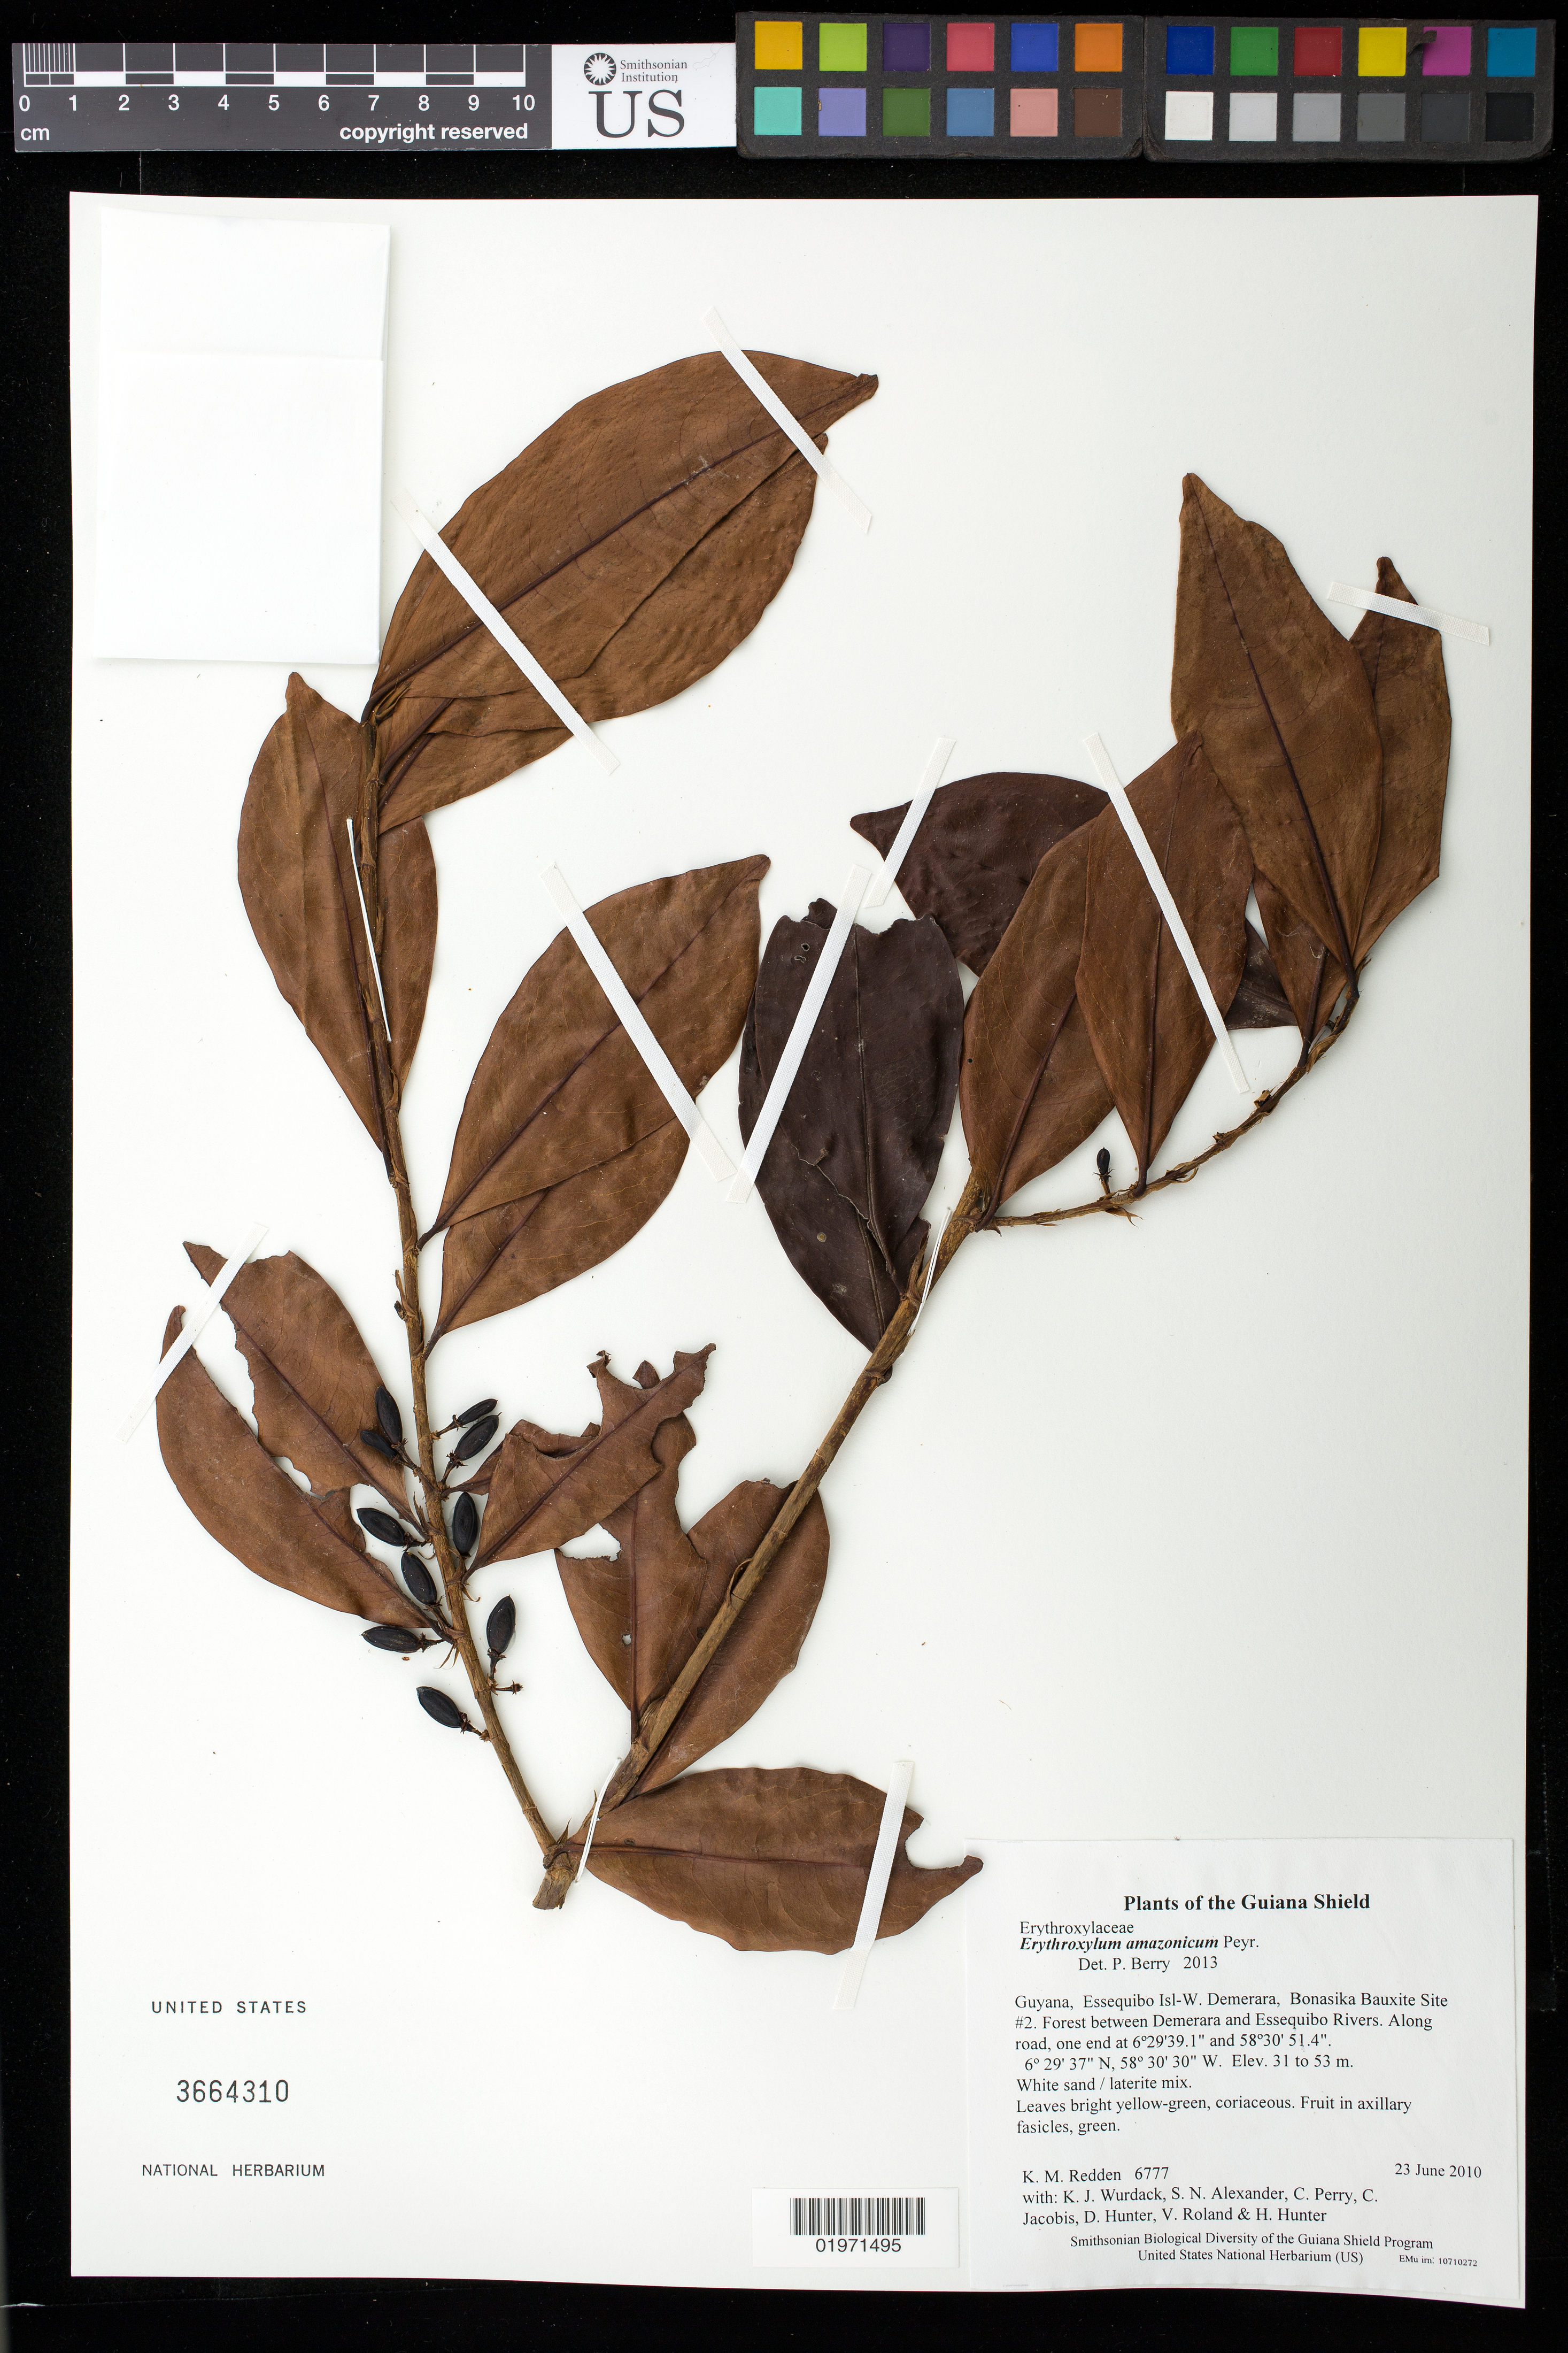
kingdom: Plantae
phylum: Tracheophyta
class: Magnoliopsida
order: Malpighiales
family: Erythroxylaceae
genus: Erythroxylum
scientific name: Erythroxylum amazonicum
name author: Peyr.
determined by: Berry, P.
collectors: K. M. Redden, K. Wurdack, S. N. Alexander, C. Perry, C. Jacobis, D. Hunter, V. Roland & H. Hunter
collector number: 6777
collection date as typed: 23 June 2010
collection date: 2010-06-23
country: Guyana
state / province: Essequibo Isl-W. Demerara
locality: Bonasika Bauxite Site #2. Forest between Demerara and Essequibo Rivers. Along road, one end at 6º29'39.1" and 58º30' 51.4"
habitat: White sand / laterite mix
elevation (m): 31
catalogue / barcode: US 3664310